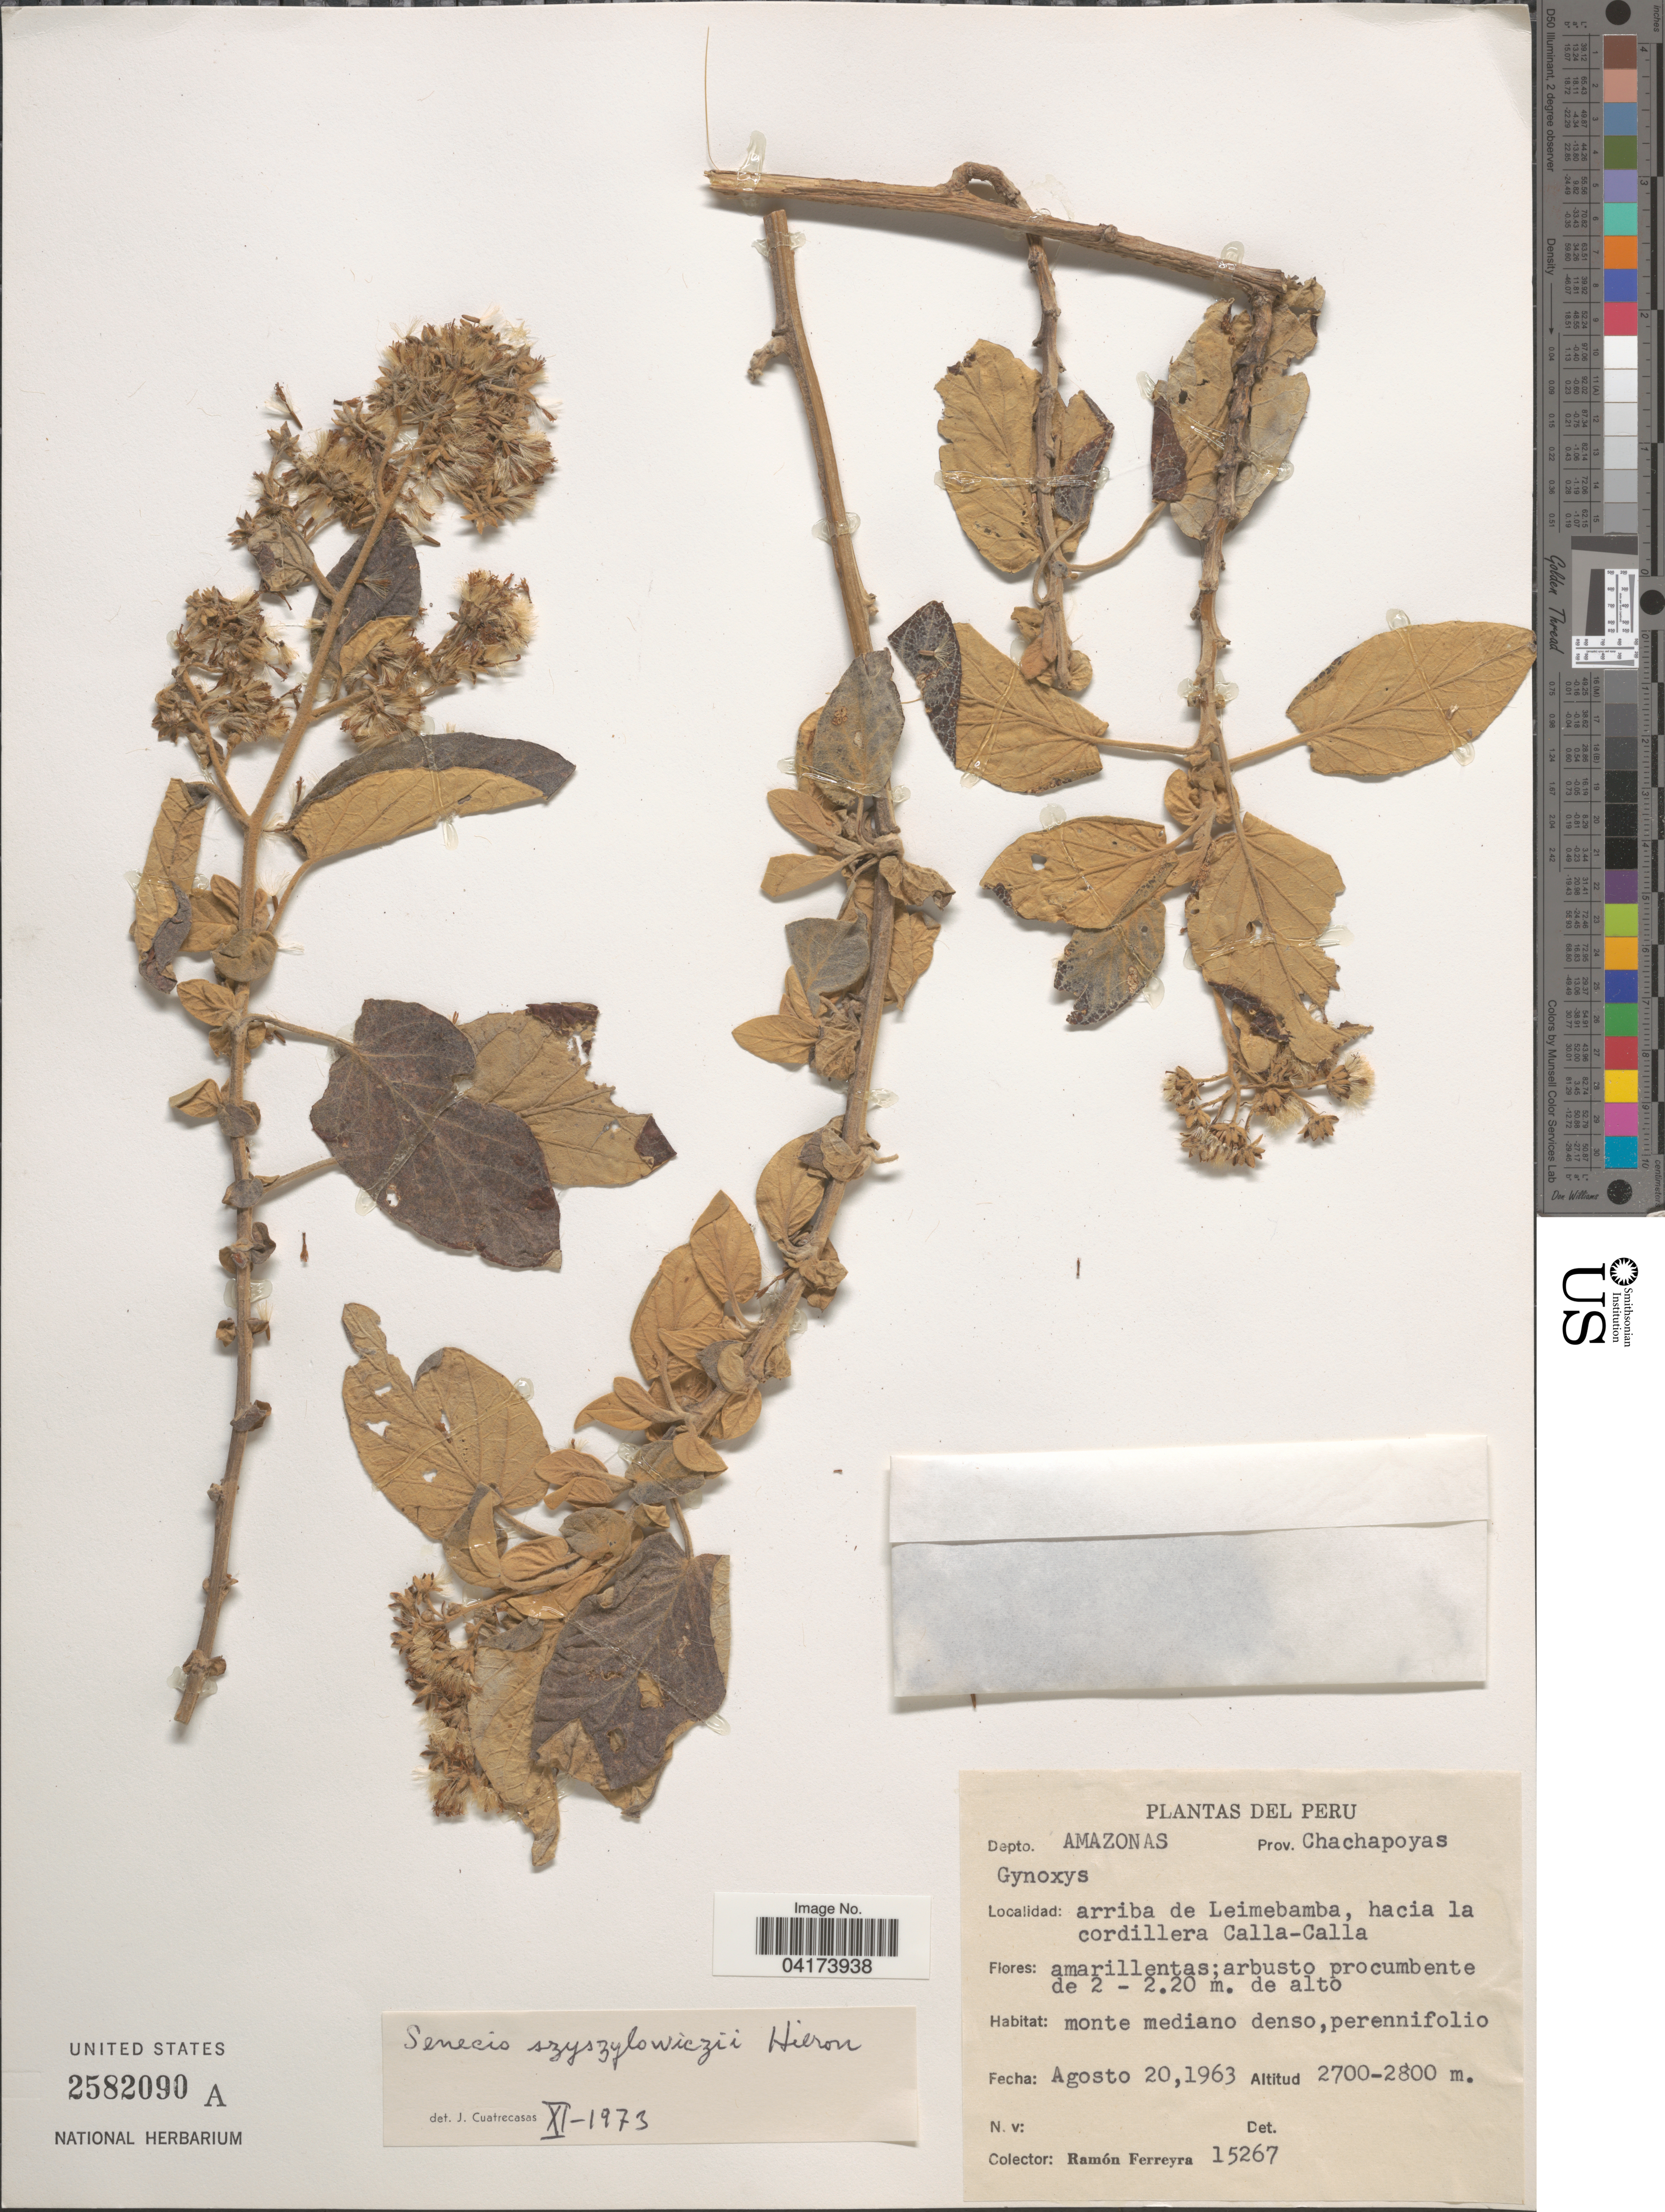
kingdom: Plantae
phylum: Tracheophyta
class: Magnoliopsida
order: Asterales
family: Asteraceae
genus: Senecio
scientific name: Senecio szyszylowiczii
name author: Hieron.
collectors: R. A. Ferreyra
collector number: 15267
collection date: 1963-08-20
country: Peru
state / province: Amazonas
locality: Depto. Amazonas. Prov. Chachapoyas. Arriba de Leimebamba, hacia la cordillera Calla-Calla.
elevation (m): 2700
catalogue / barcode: US 2582090A